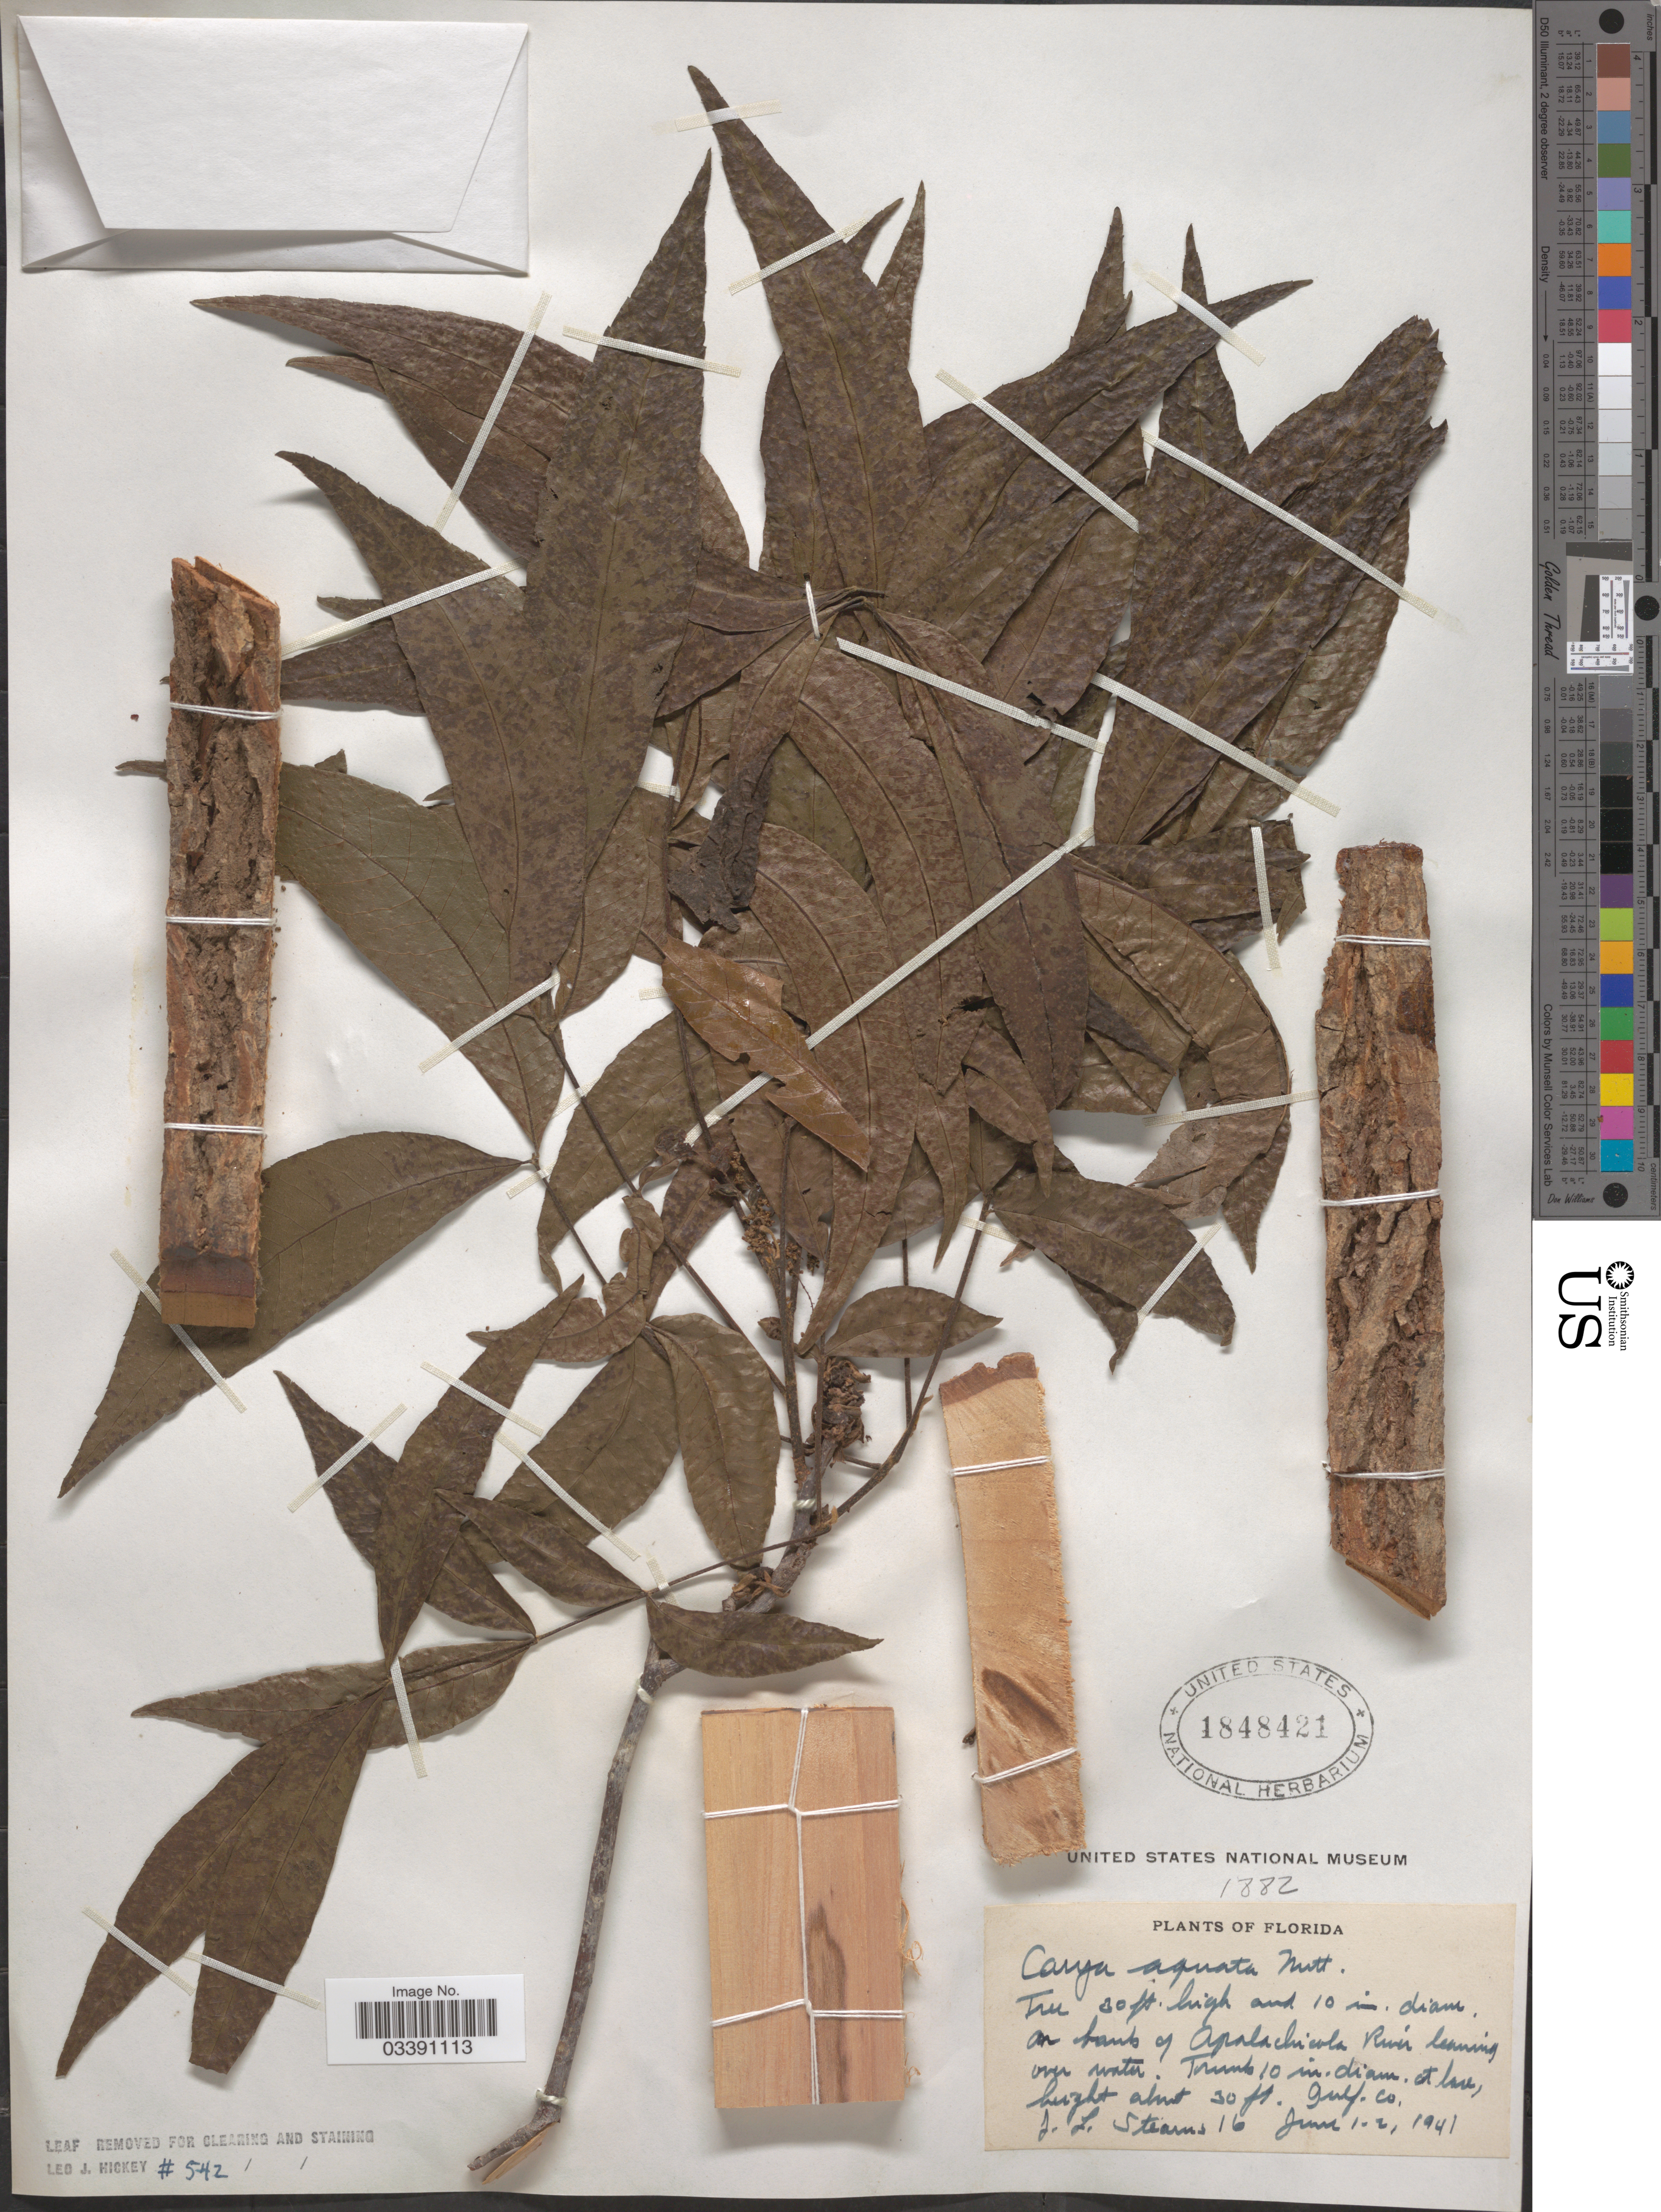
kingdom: Plantae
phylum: Tracheophyta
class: Magnoliopsida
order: Fagales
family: Juglandaceae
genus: Carya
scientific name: Carya aquatica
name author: (F. Michx.) Nutt.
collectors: J. Stearns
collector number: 16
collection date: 1941-06-01/1941-06-02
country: United States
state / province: Florida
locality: On bank of Apalachicola River leaning over water. Gulf Co.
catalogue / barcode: US 1848421